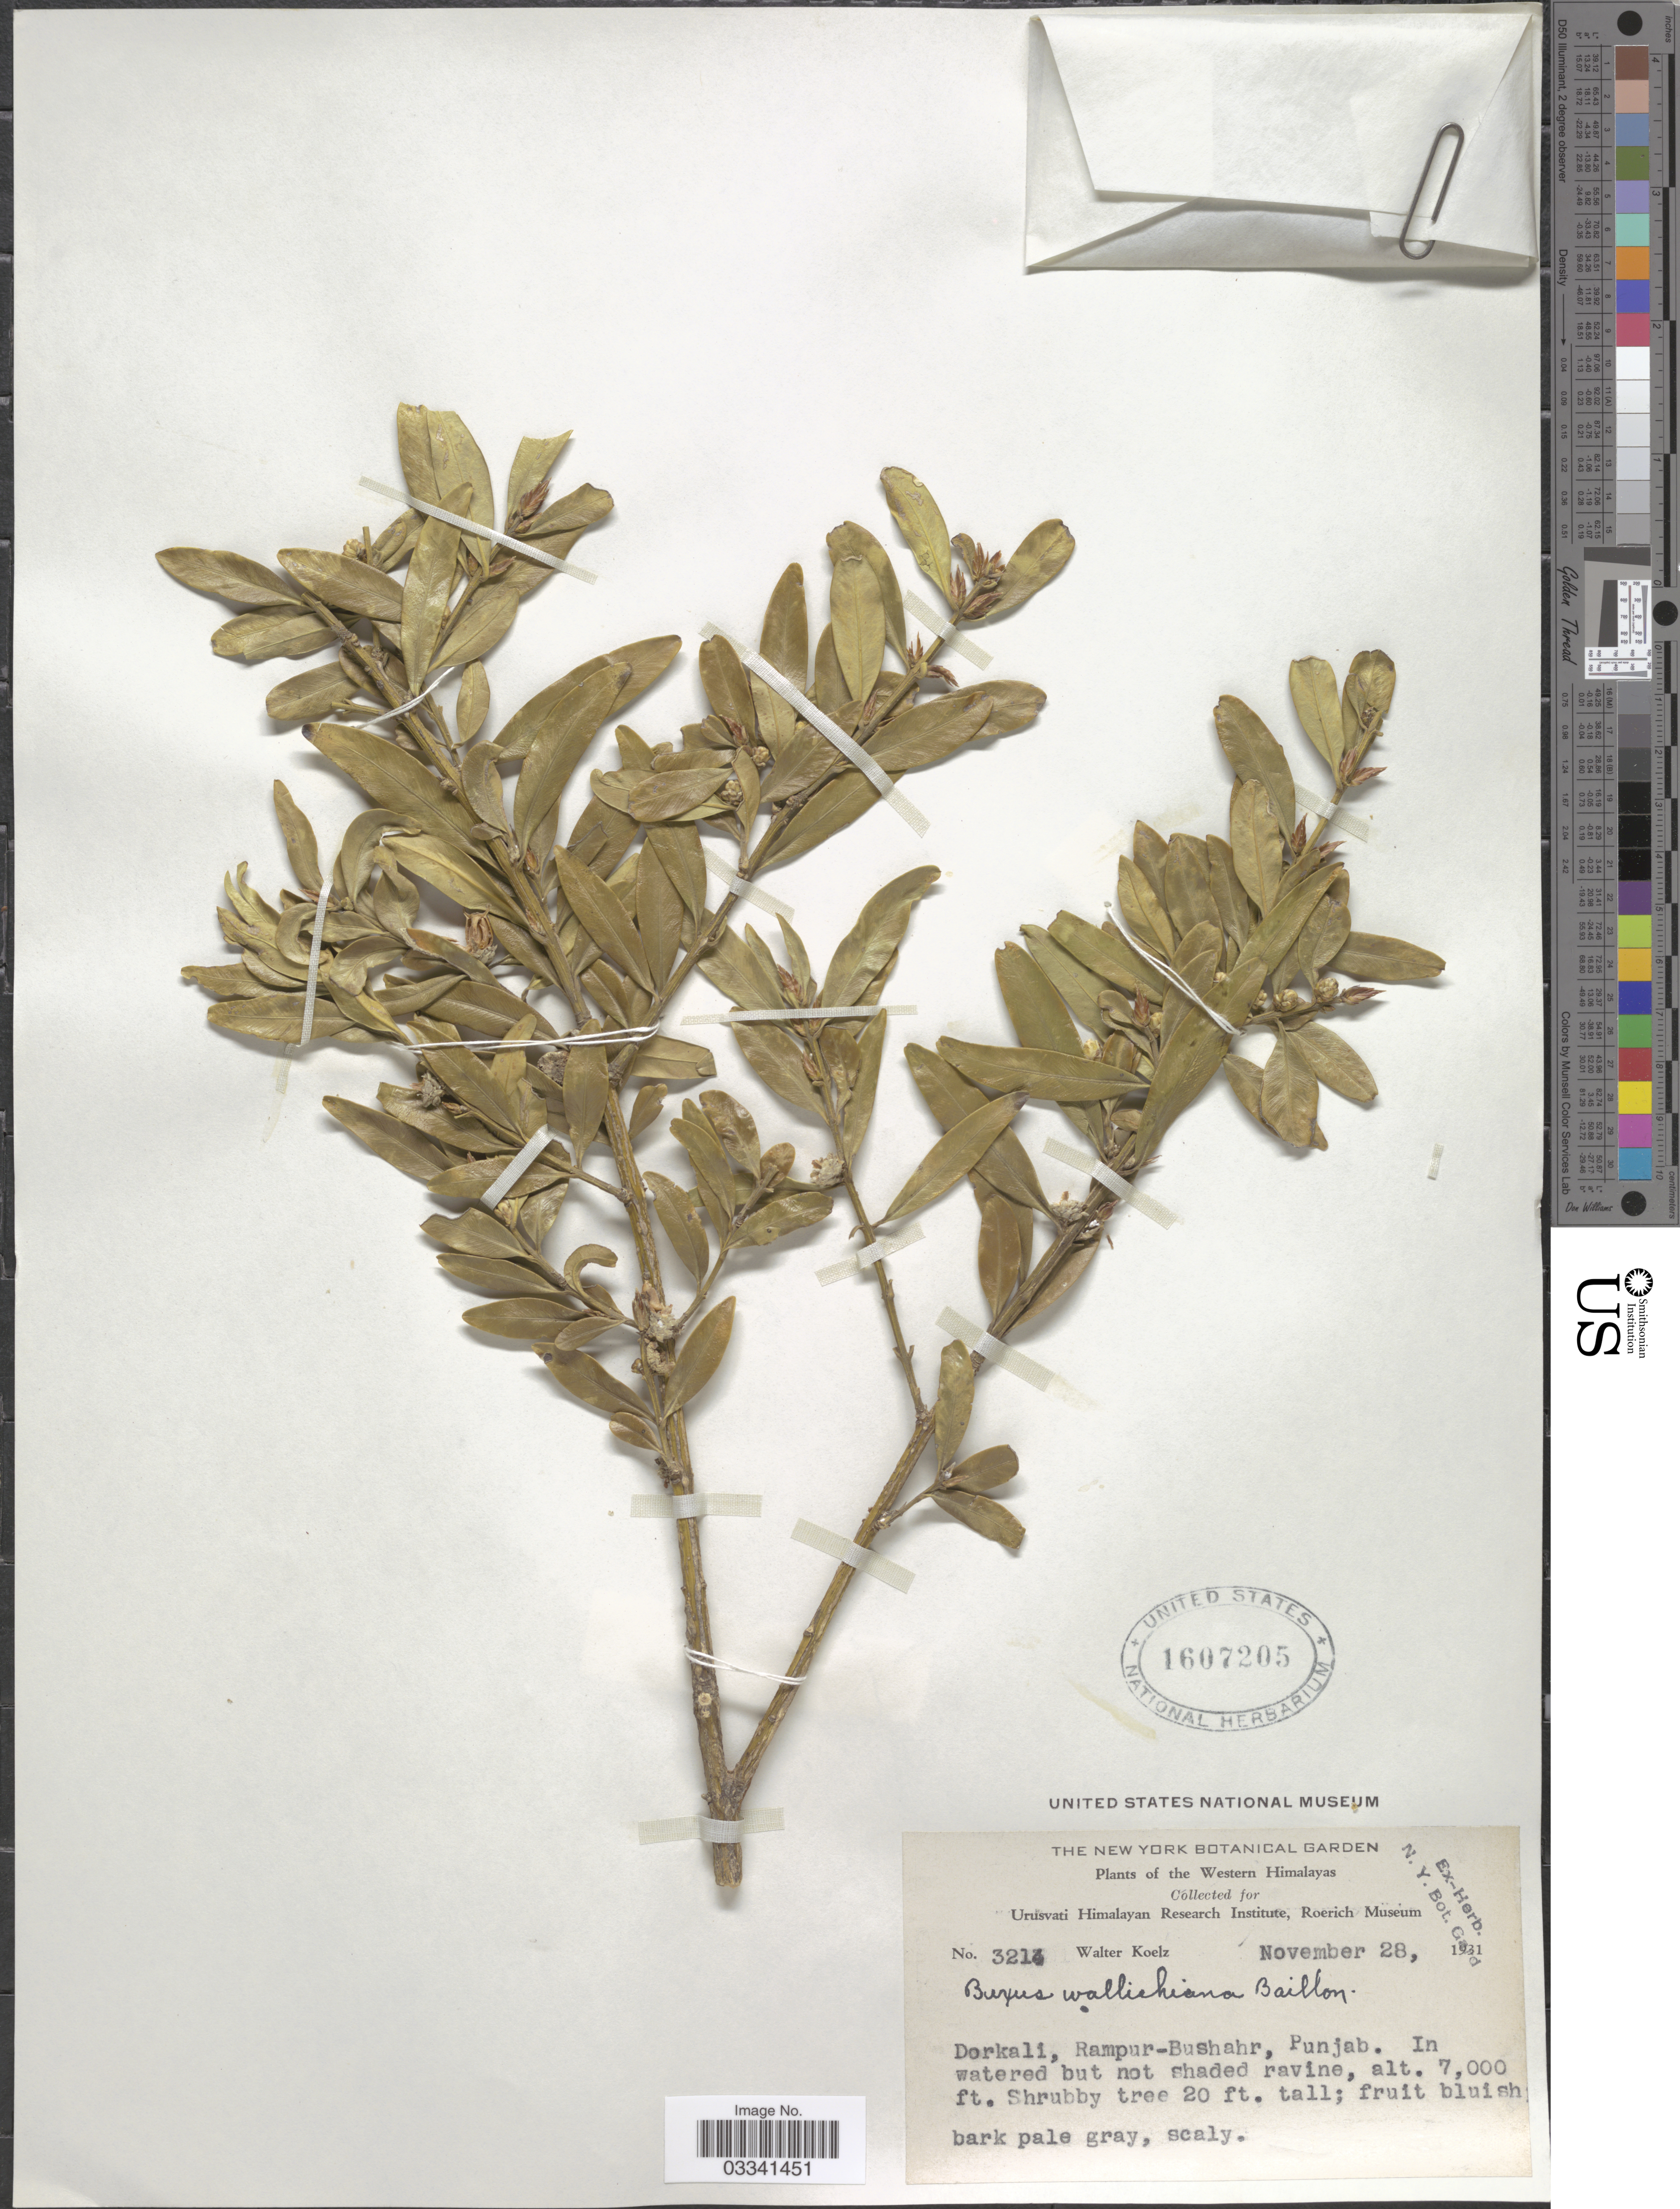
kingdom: Plantae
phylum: Tracheophyta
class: Magnoliopsida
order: Buxales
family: Buxaceae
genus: Buxus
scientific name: Buxus wallichiana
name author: Baill.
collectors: W. N. Koelz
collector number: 3214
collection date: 1931-11-28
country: India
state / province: Punjab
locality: Western Himalayas. Dorkali, Rampur-Bushahr.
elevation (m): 2134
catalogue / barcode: US 1607205